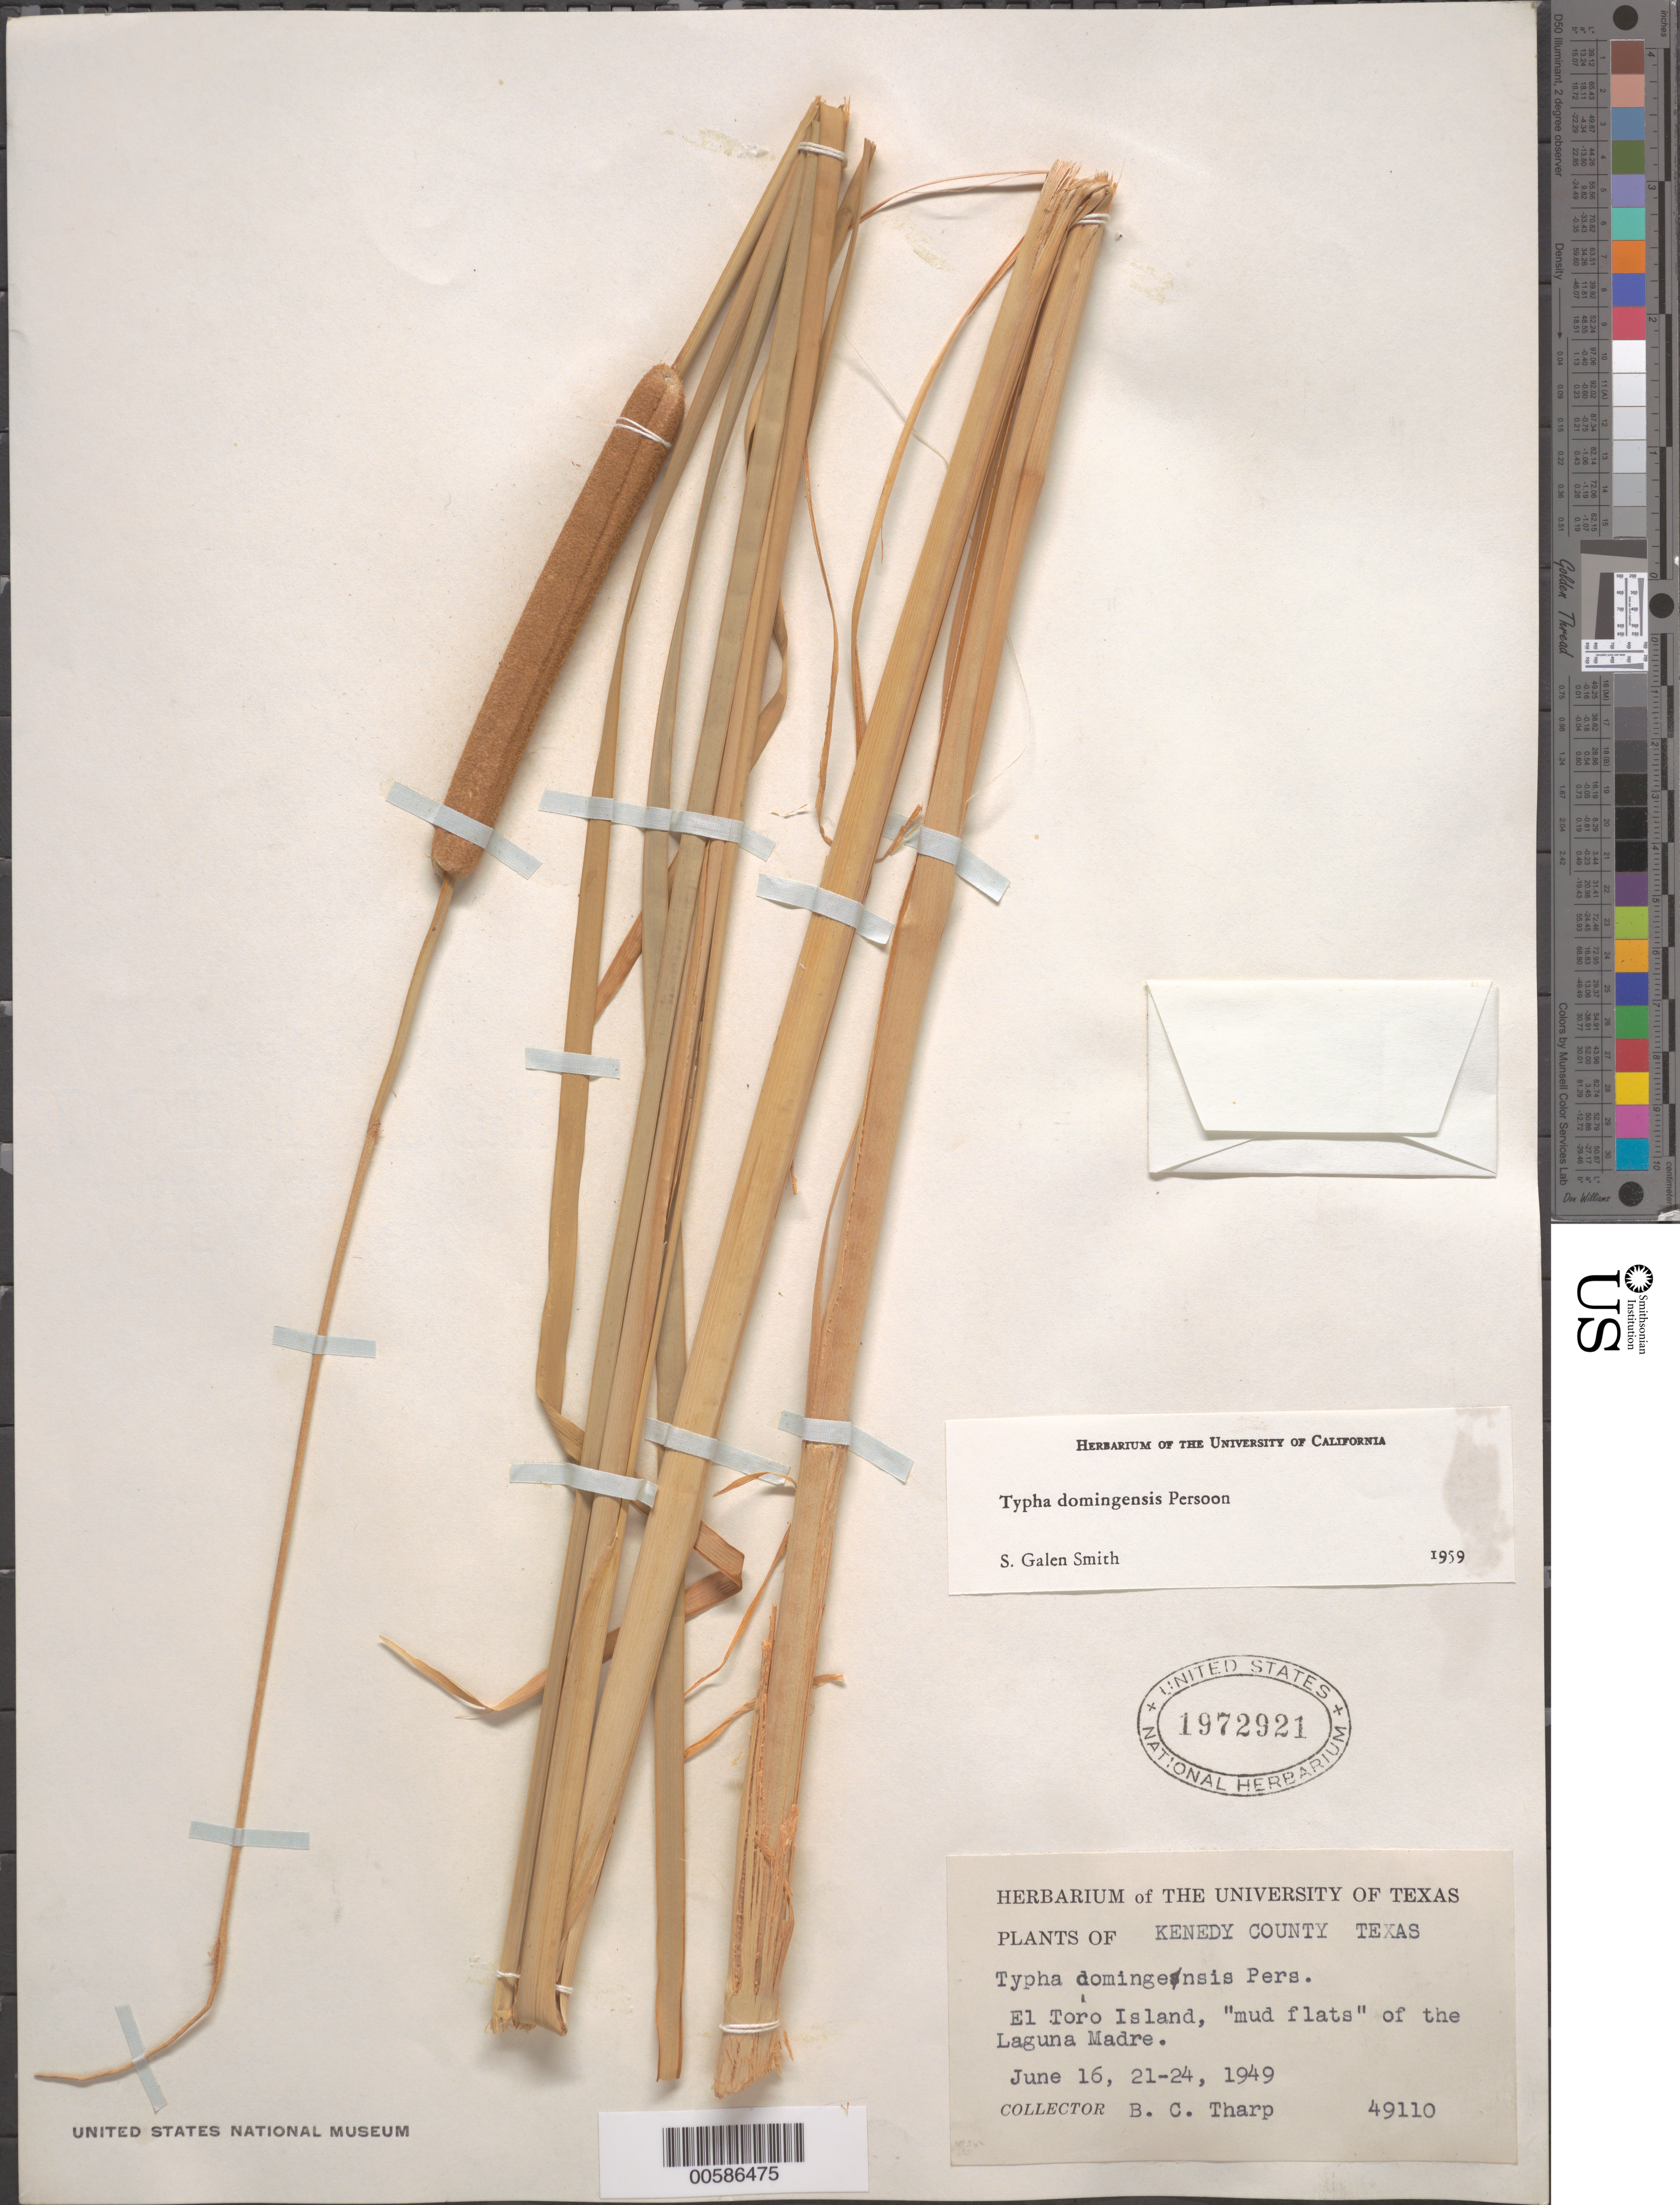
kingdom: Plantae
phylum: Tracheophyta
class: Liliopsida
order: Poales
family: Typhaceae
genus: Typha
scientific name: Typha domingensis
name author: Pers.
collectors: B. C. Tharp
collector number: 49110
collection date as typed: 16 Jun 1949 to 24 Jun 1949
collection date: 1949-06-16/1949-06-24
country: United States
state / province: Texas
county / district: Kenedy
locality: El Toro Island, Laguna Madre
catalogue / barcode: US 1972921